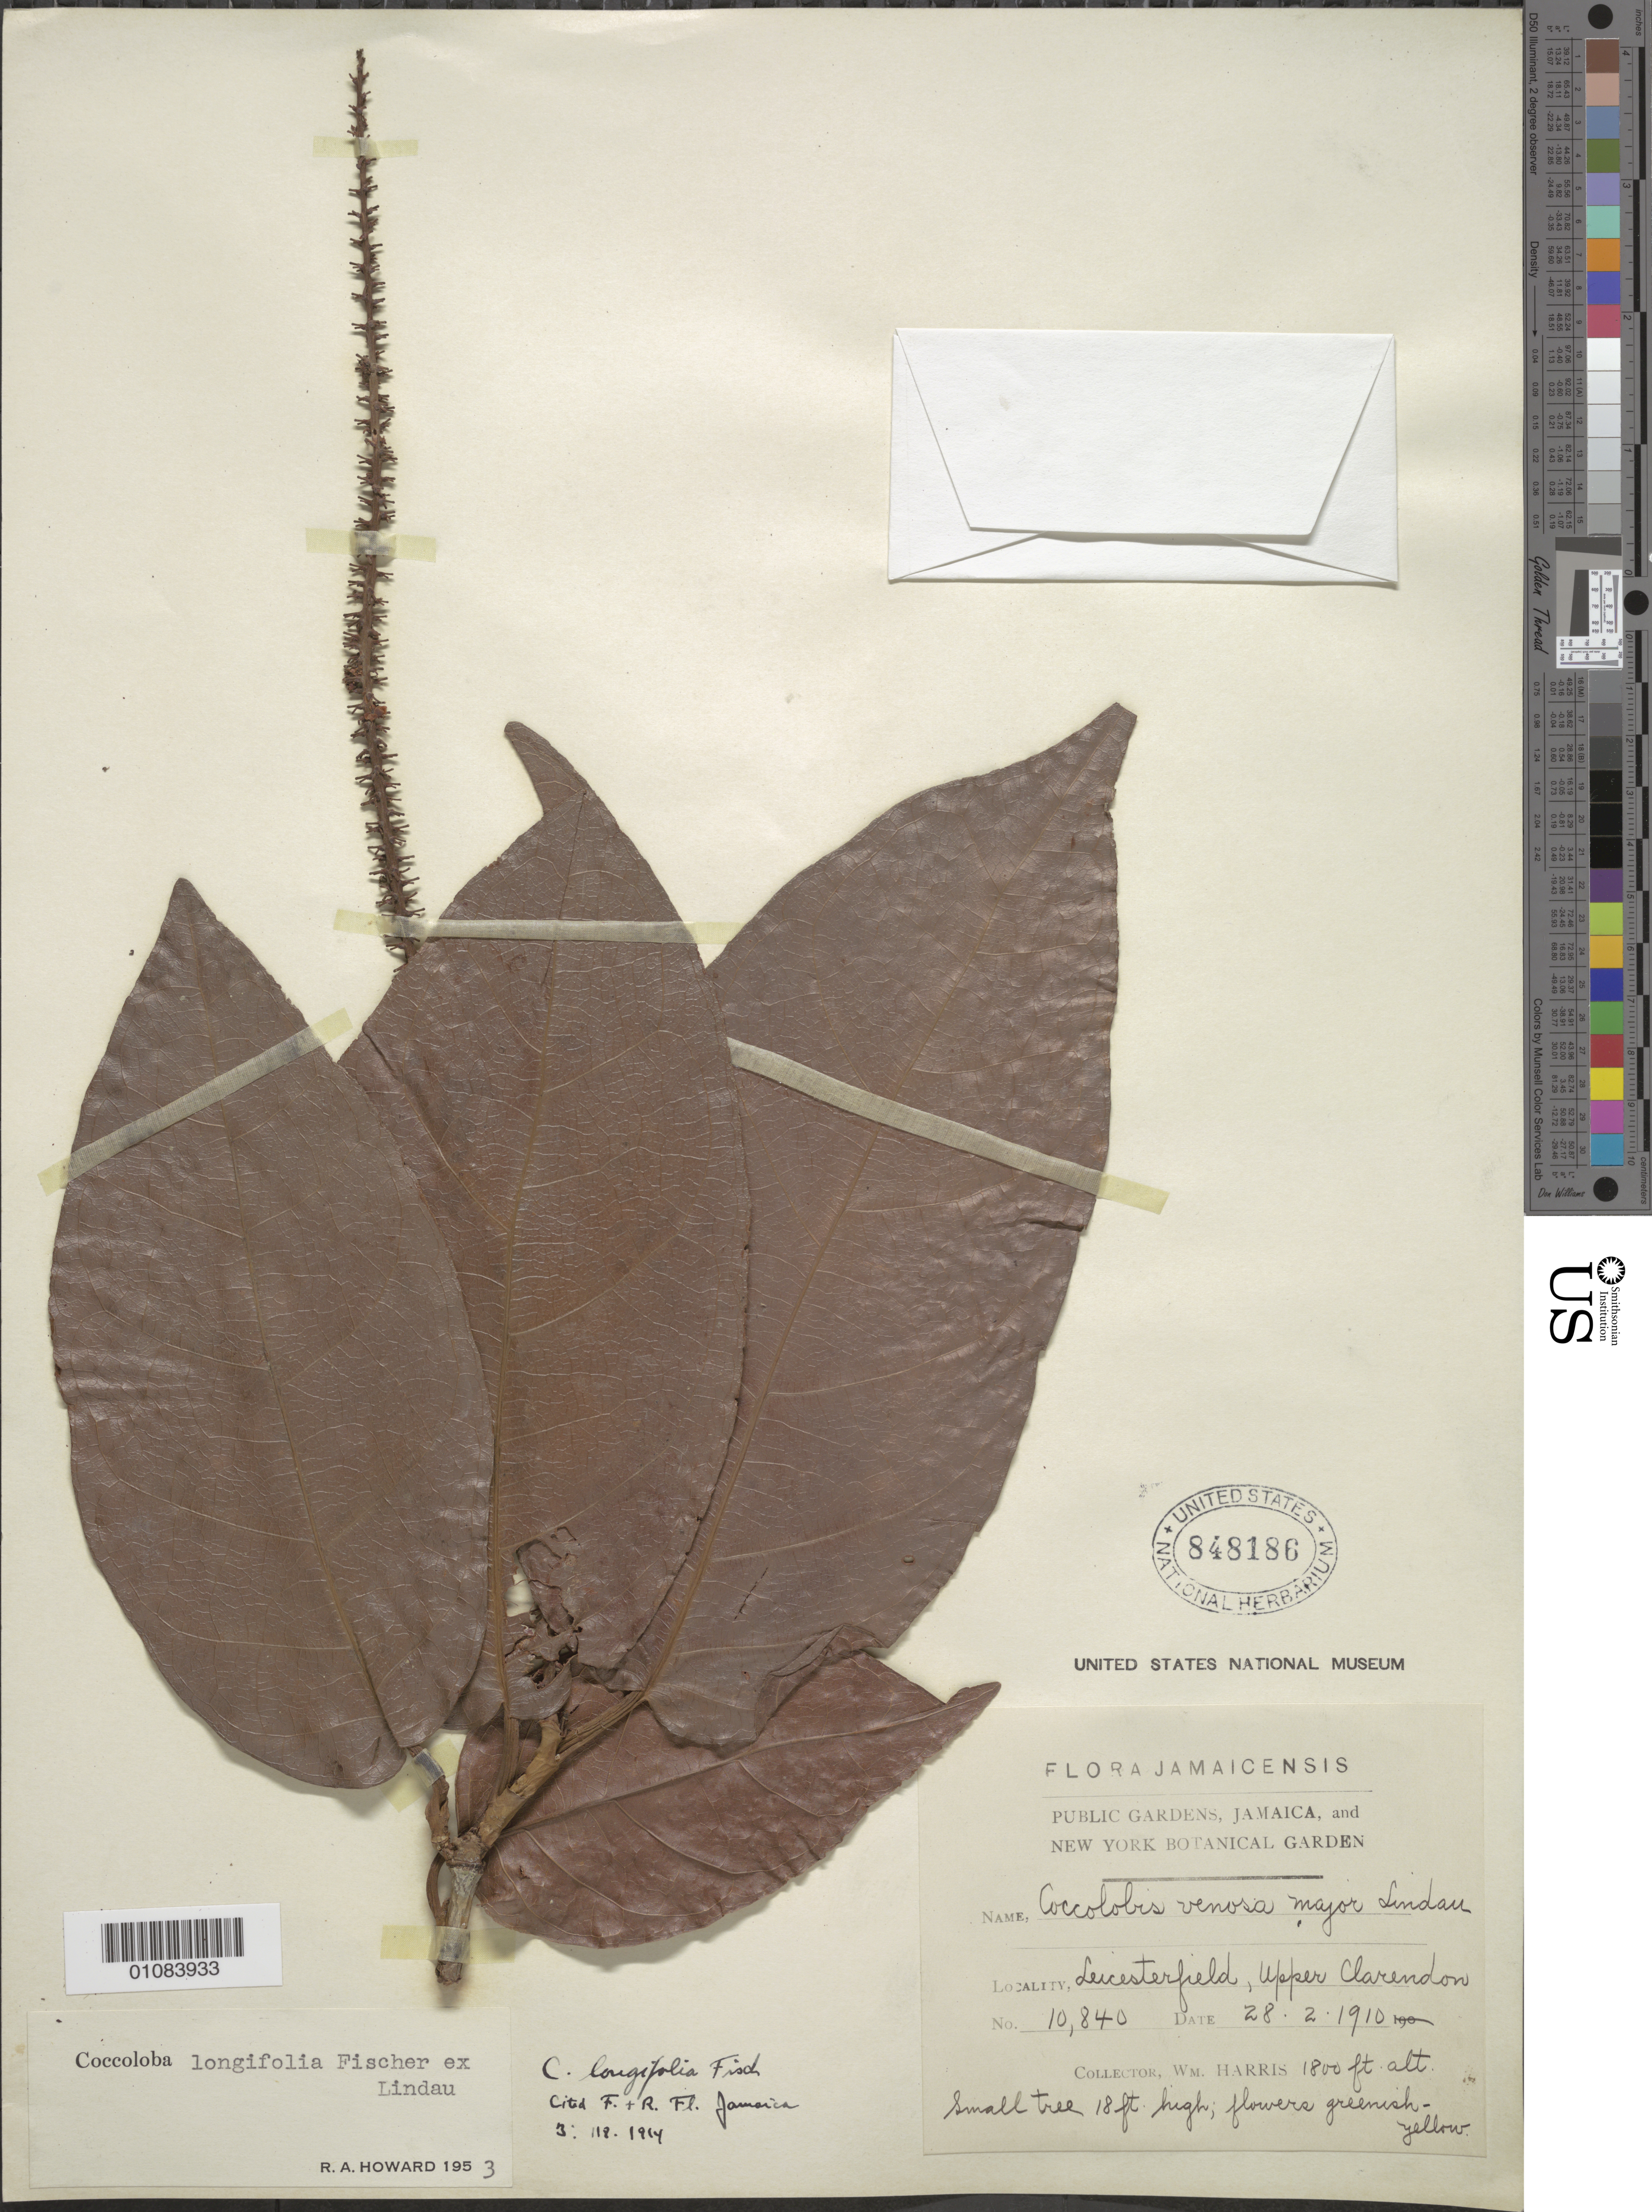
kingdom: Plantae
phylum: Tracheophyta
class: Magnoliopsida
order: Caryophyllales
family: Polygonaceae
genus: Coccoloba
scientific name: Coccoloba longifolia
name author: Fisch. ex Lindau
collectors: W. Harris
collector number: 10840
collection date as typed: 28 Feb 1910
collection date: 1910-02-28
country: Jamaica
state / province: Clarendon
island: Jamaica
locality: Leicesterfield, Upper Clarendon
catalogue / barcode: US 848186